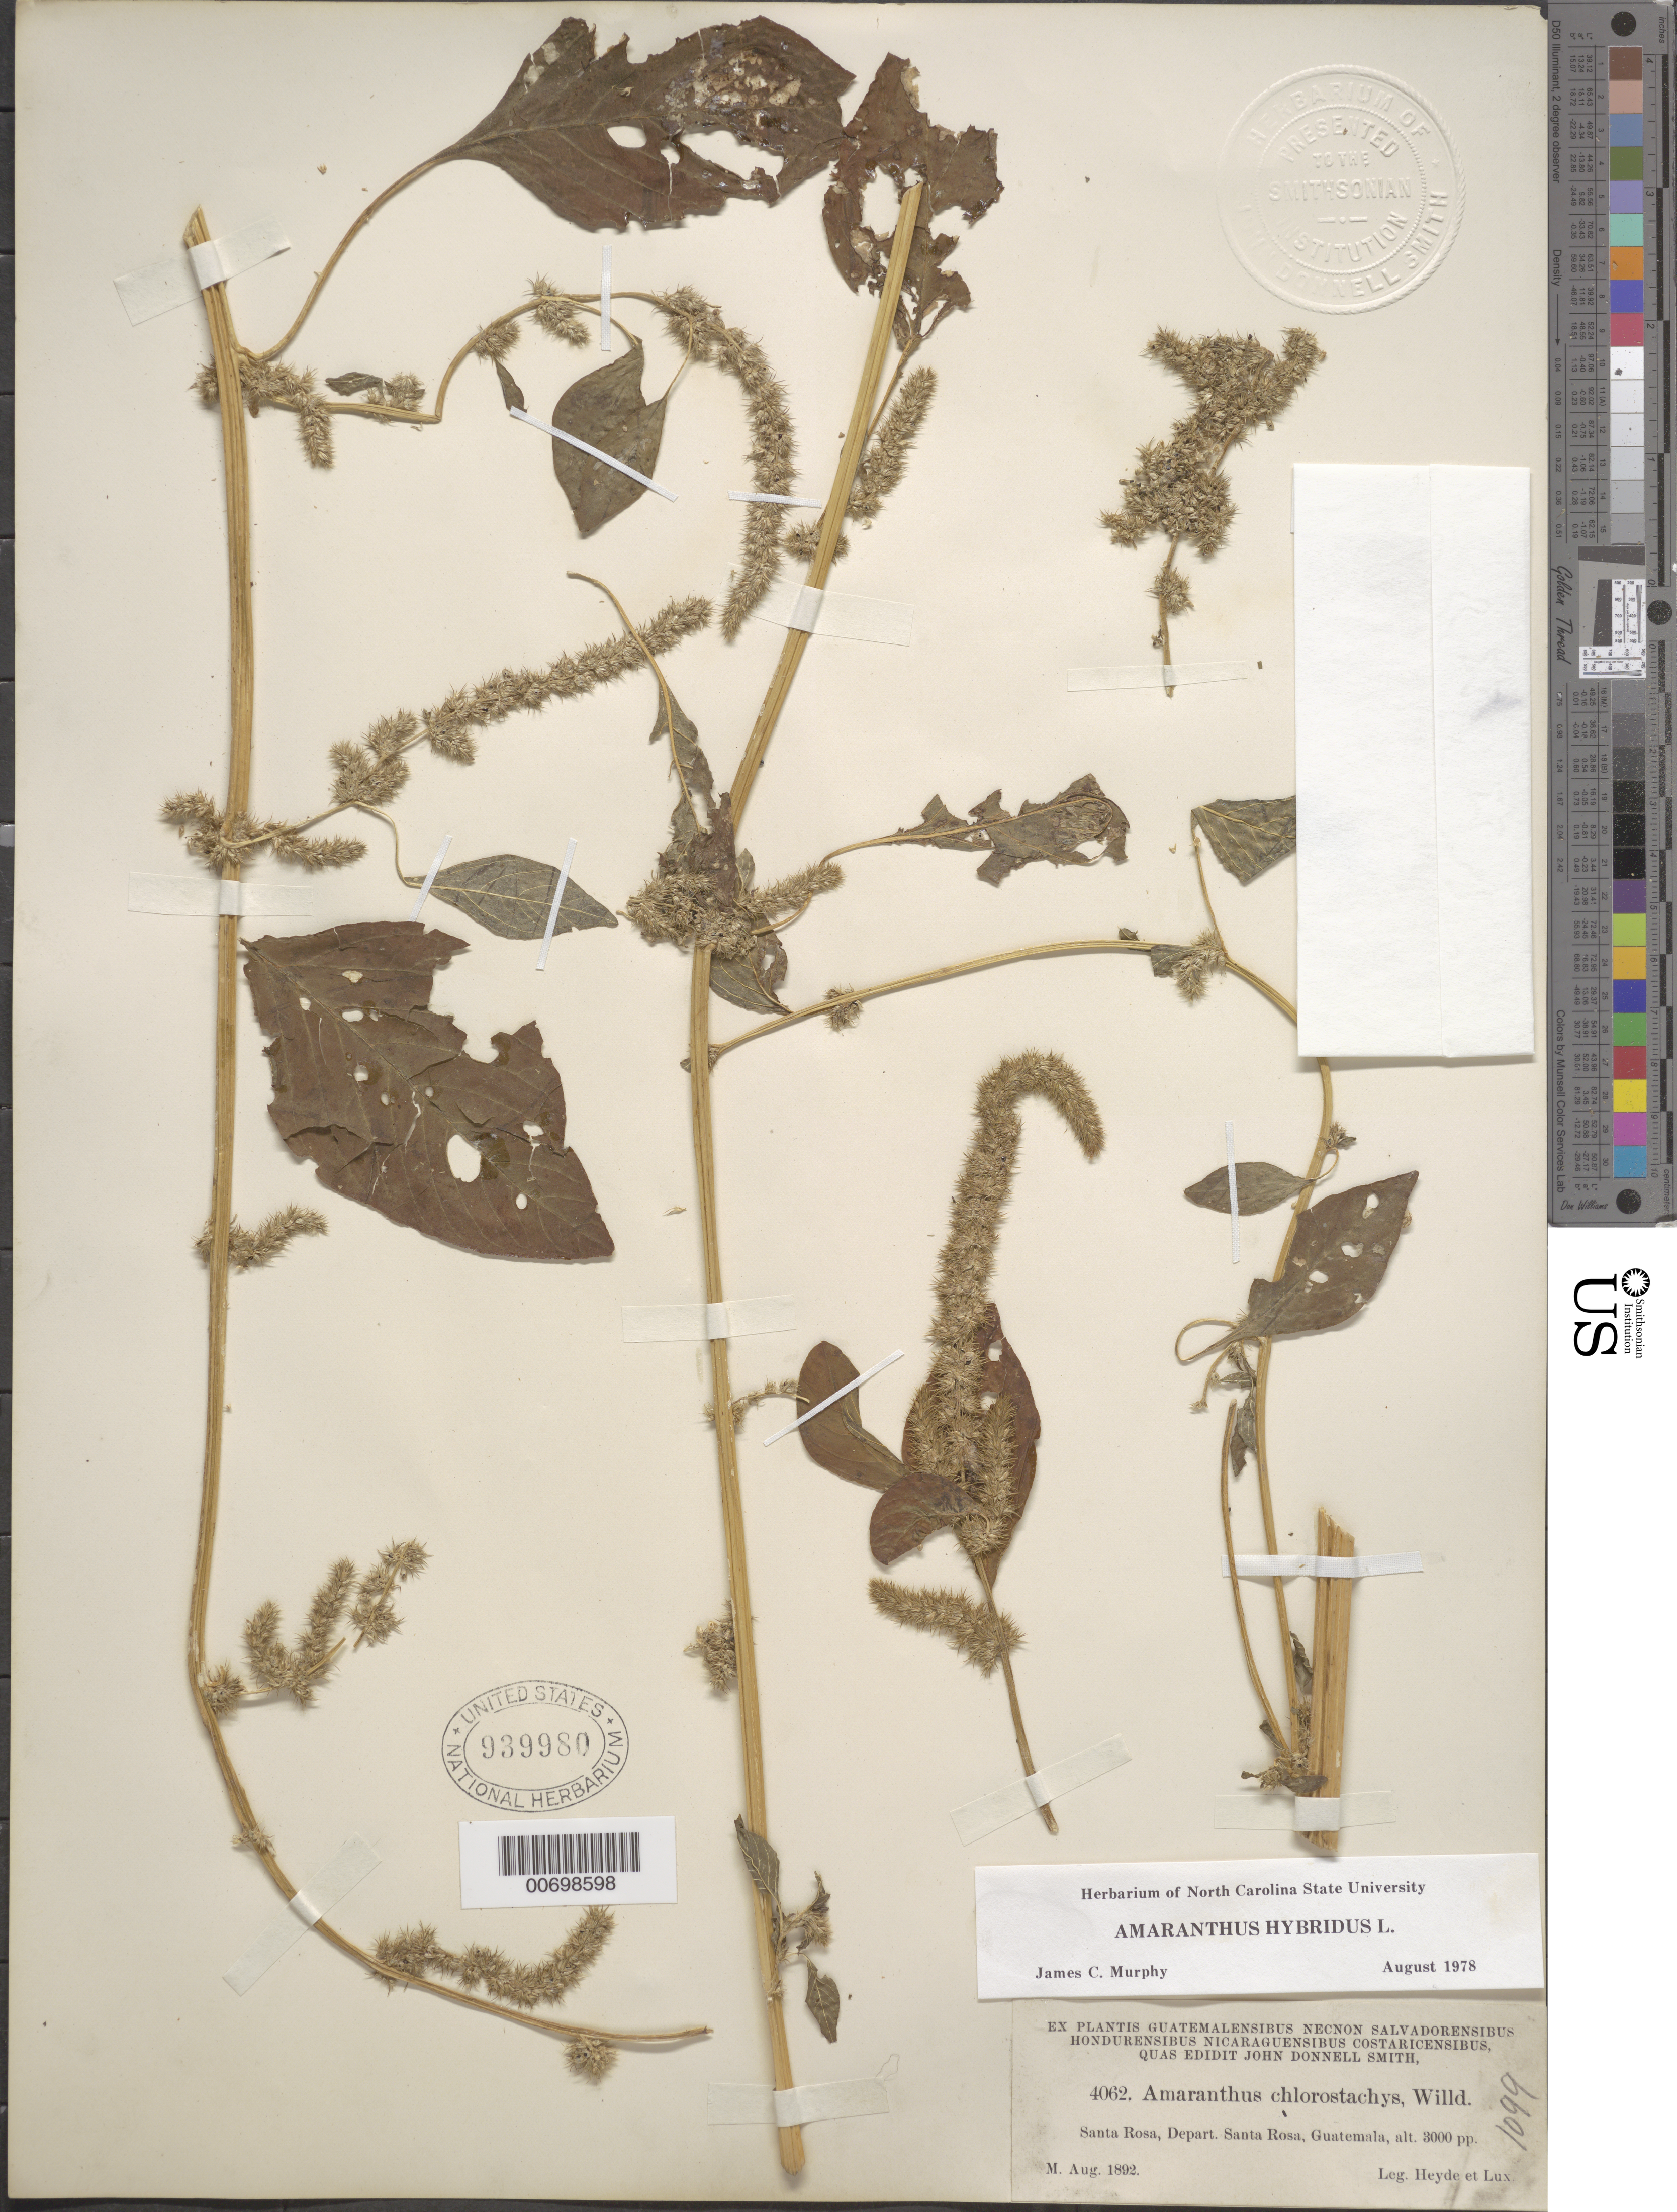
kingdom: Plantae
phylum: Tracheophyta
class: Magnoliopsida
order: Caryophyllales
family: Amaranthaceae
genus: Amaranthus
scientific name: Amaranthus hybridus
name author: L.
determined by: Murphy, J. C.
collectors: E. T. Heyde & E. Lux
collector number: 4062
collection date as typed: Sep 1892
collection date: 1892-09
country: Guatemala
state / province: Santa Rosa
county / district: Santa Rosa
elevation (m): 914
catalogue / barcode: US 939980